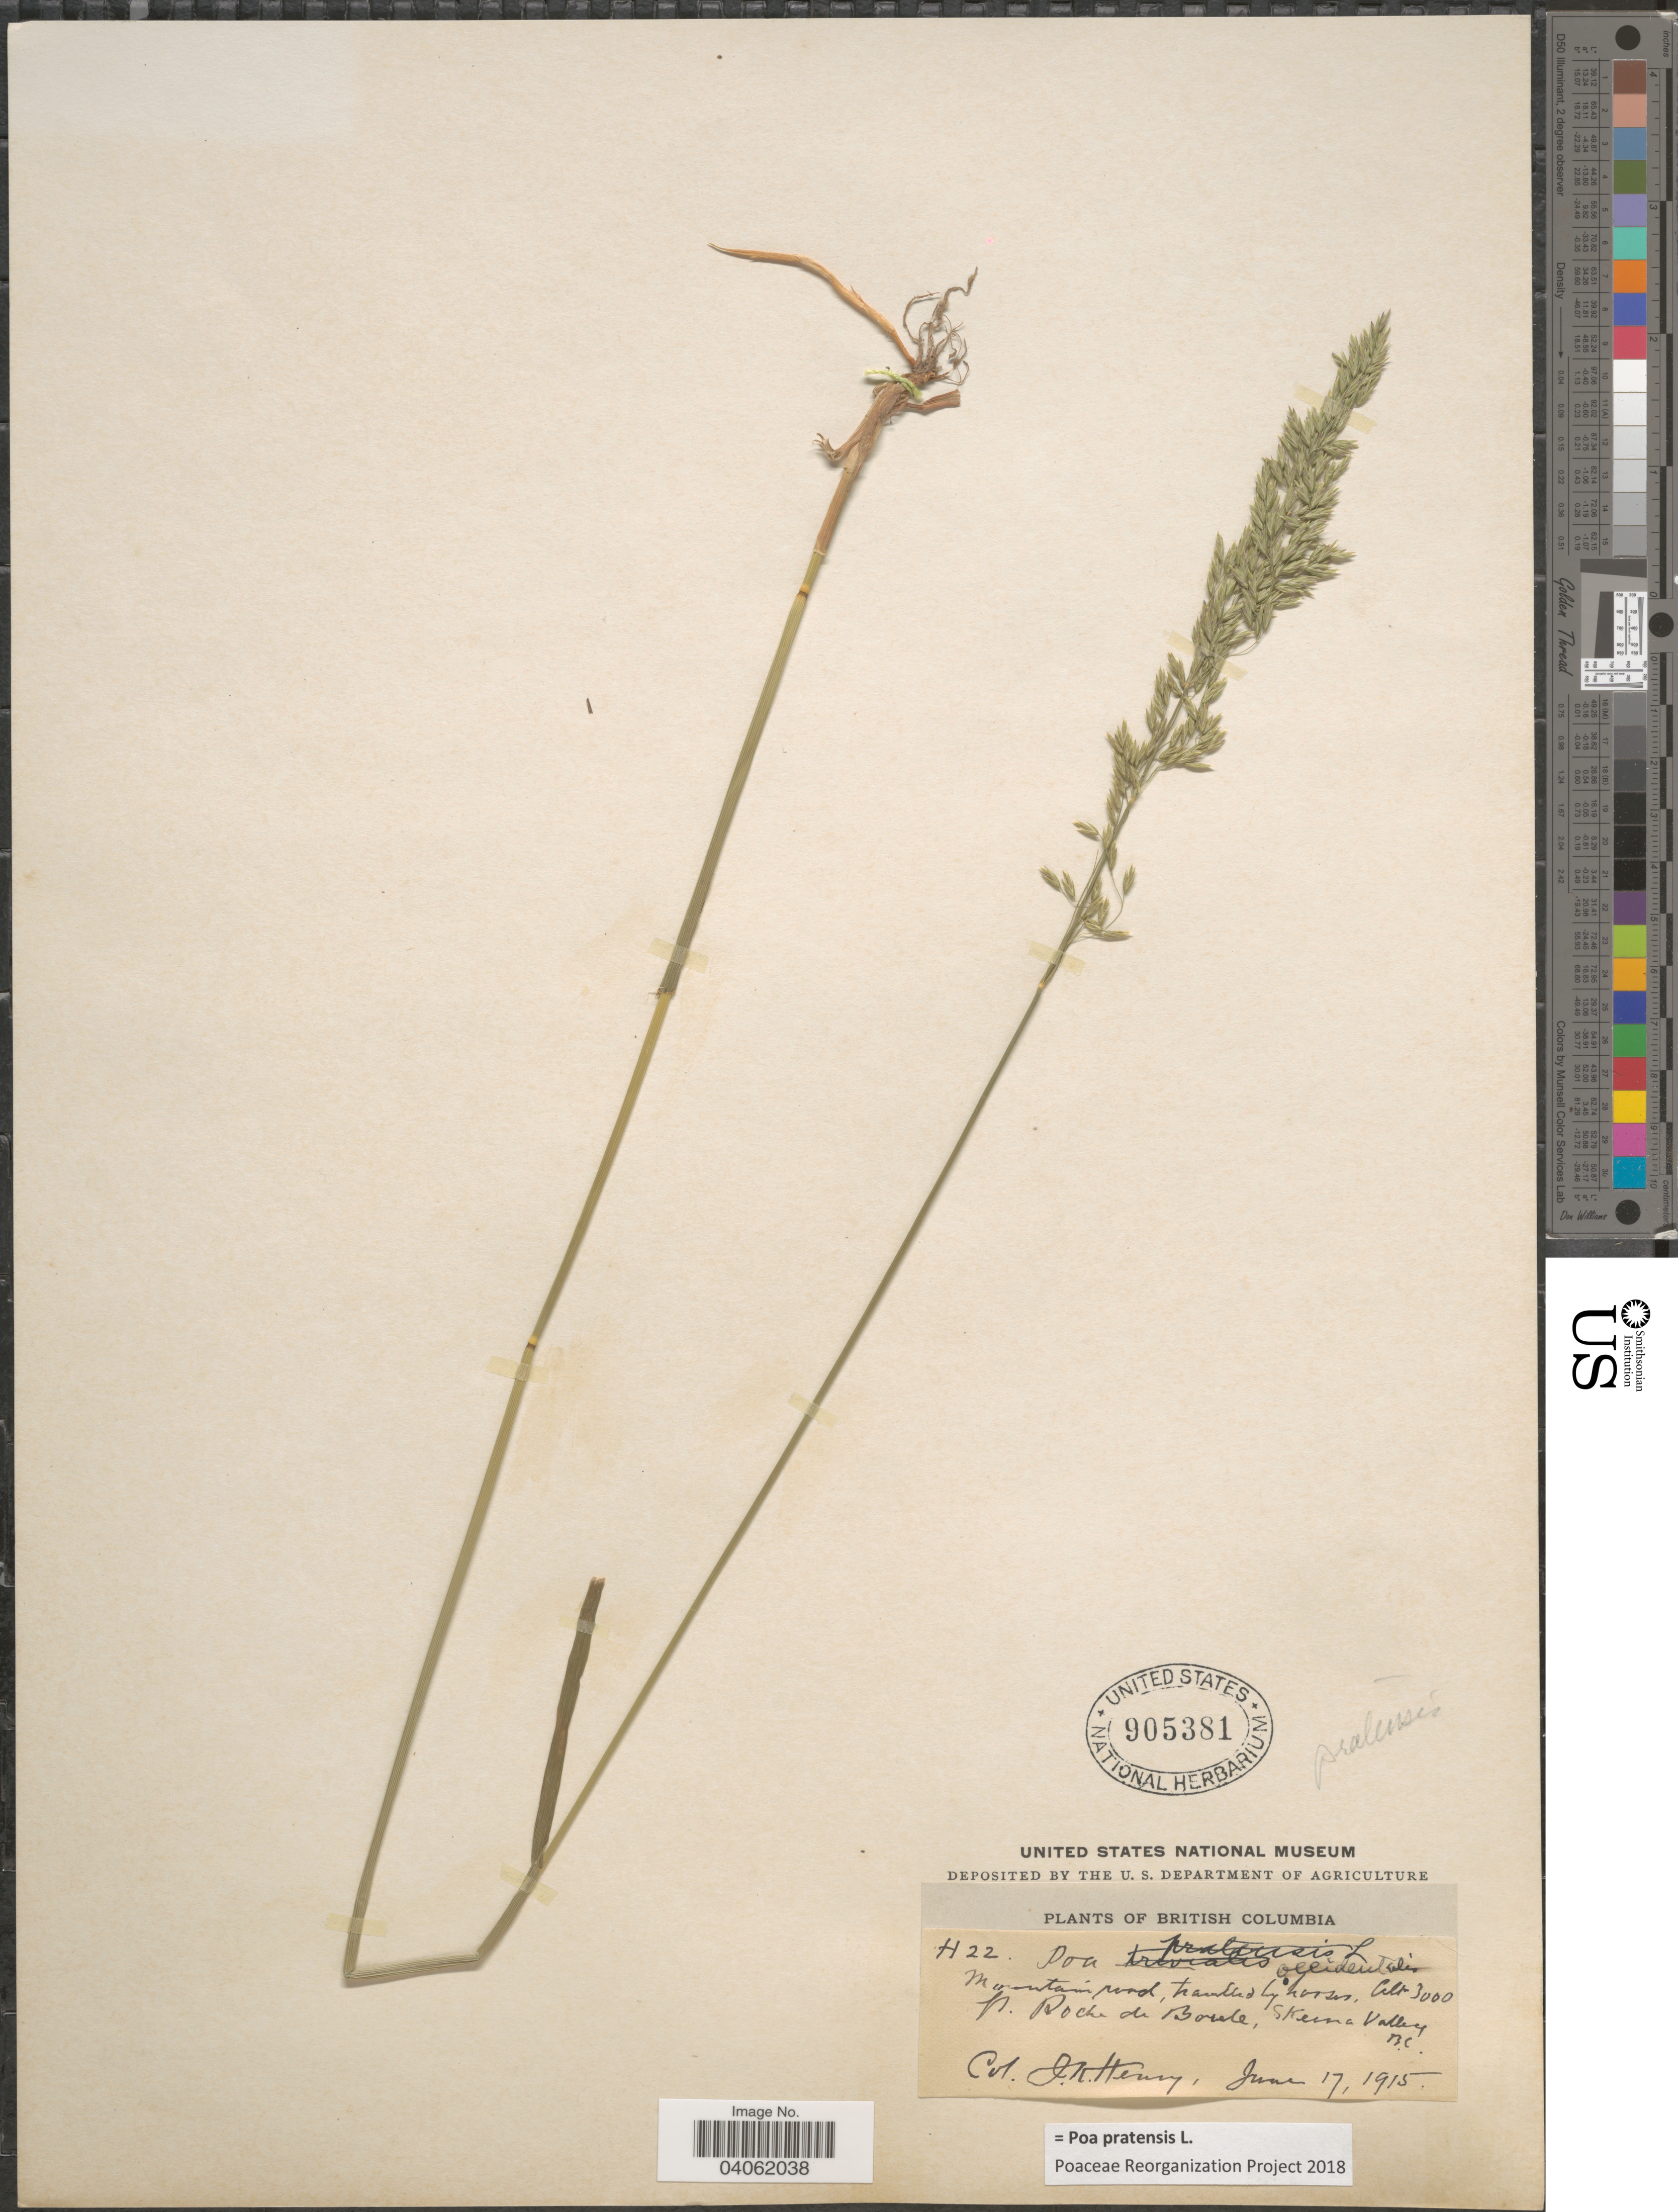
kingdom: Plantae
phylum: Tracheophyta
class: Liliopsida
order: Poales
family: Poaceae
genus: Poa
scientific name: Poa pratensis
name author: L.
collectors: J. K. Henry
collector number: H22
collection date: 1915-06-17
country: Canada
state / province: British Columbia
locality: Roche de Boule, Skeena Valley.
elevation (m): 914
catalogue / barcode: US 905381